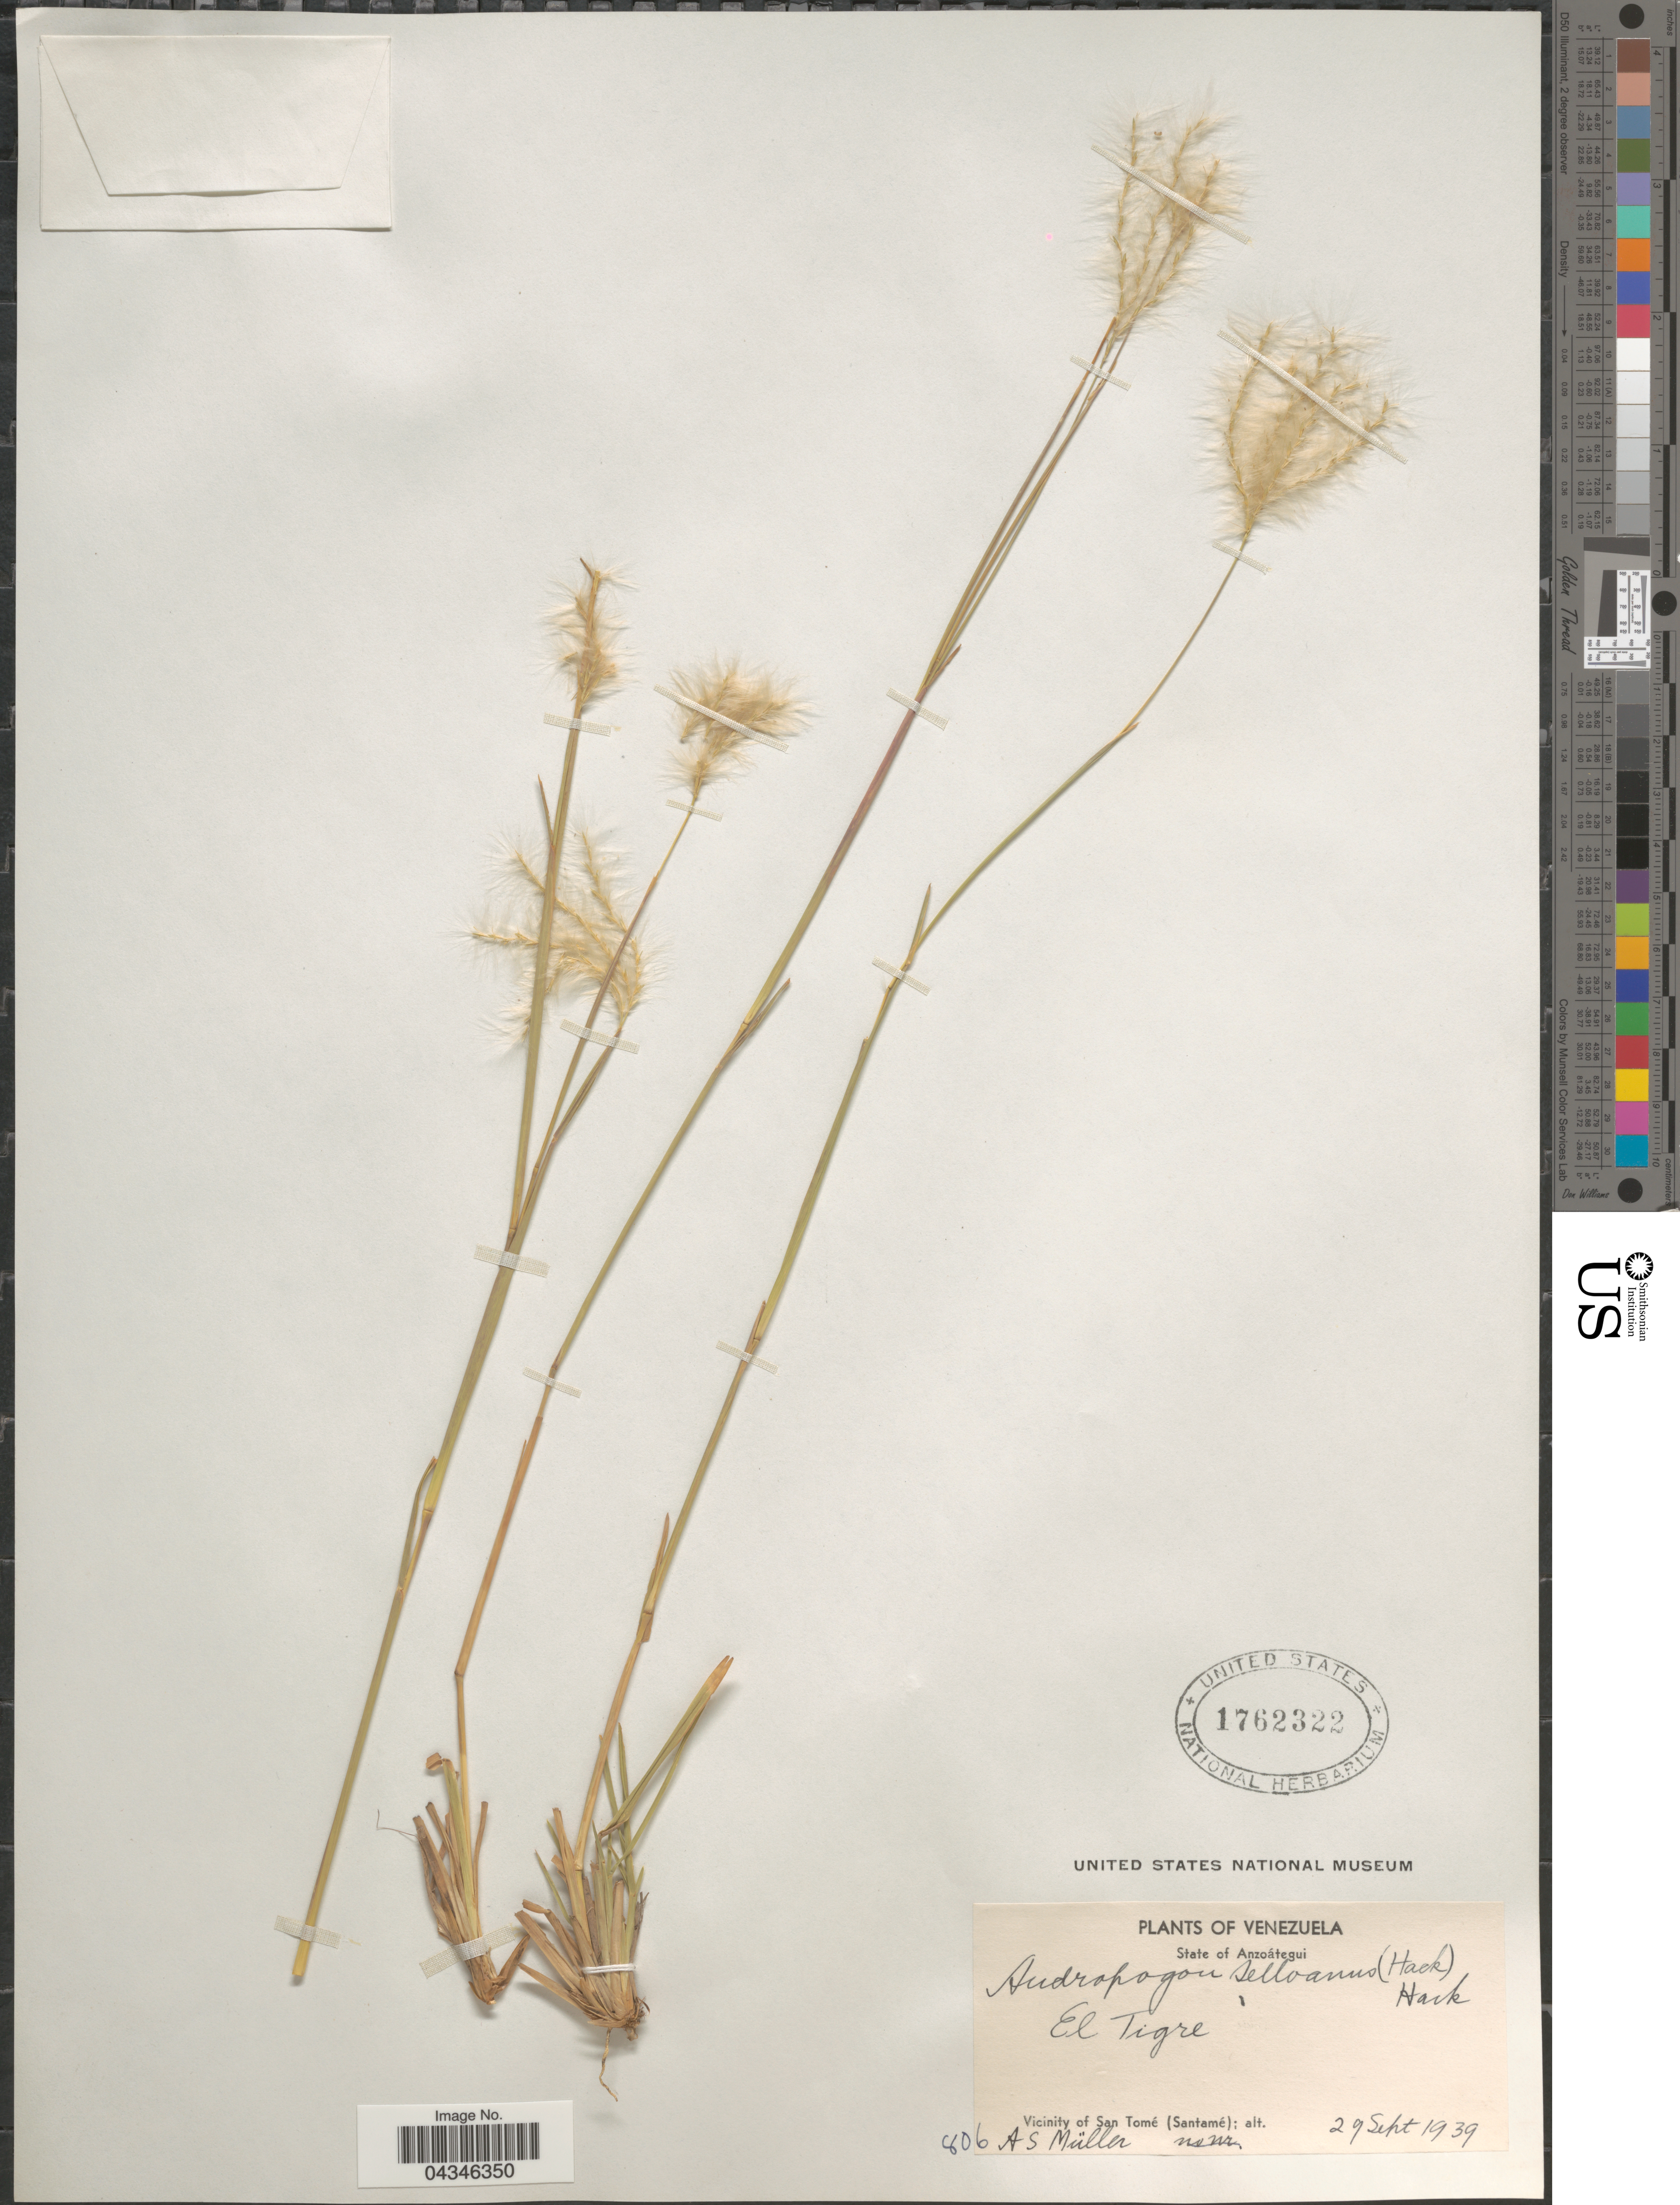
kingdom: Plantae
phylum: Tracheophyta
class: Liliopsida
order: Poales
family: Poaceae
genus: Andropogon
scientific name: Andropogon selloanus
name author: (Hack.) Hack.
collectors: A. Muller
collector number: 806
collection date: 1939-09-29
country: Venezuela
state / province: Anzoategui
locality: El Tigre. Vicinity of San Tomé (Santamé).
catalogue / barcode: US 1762322